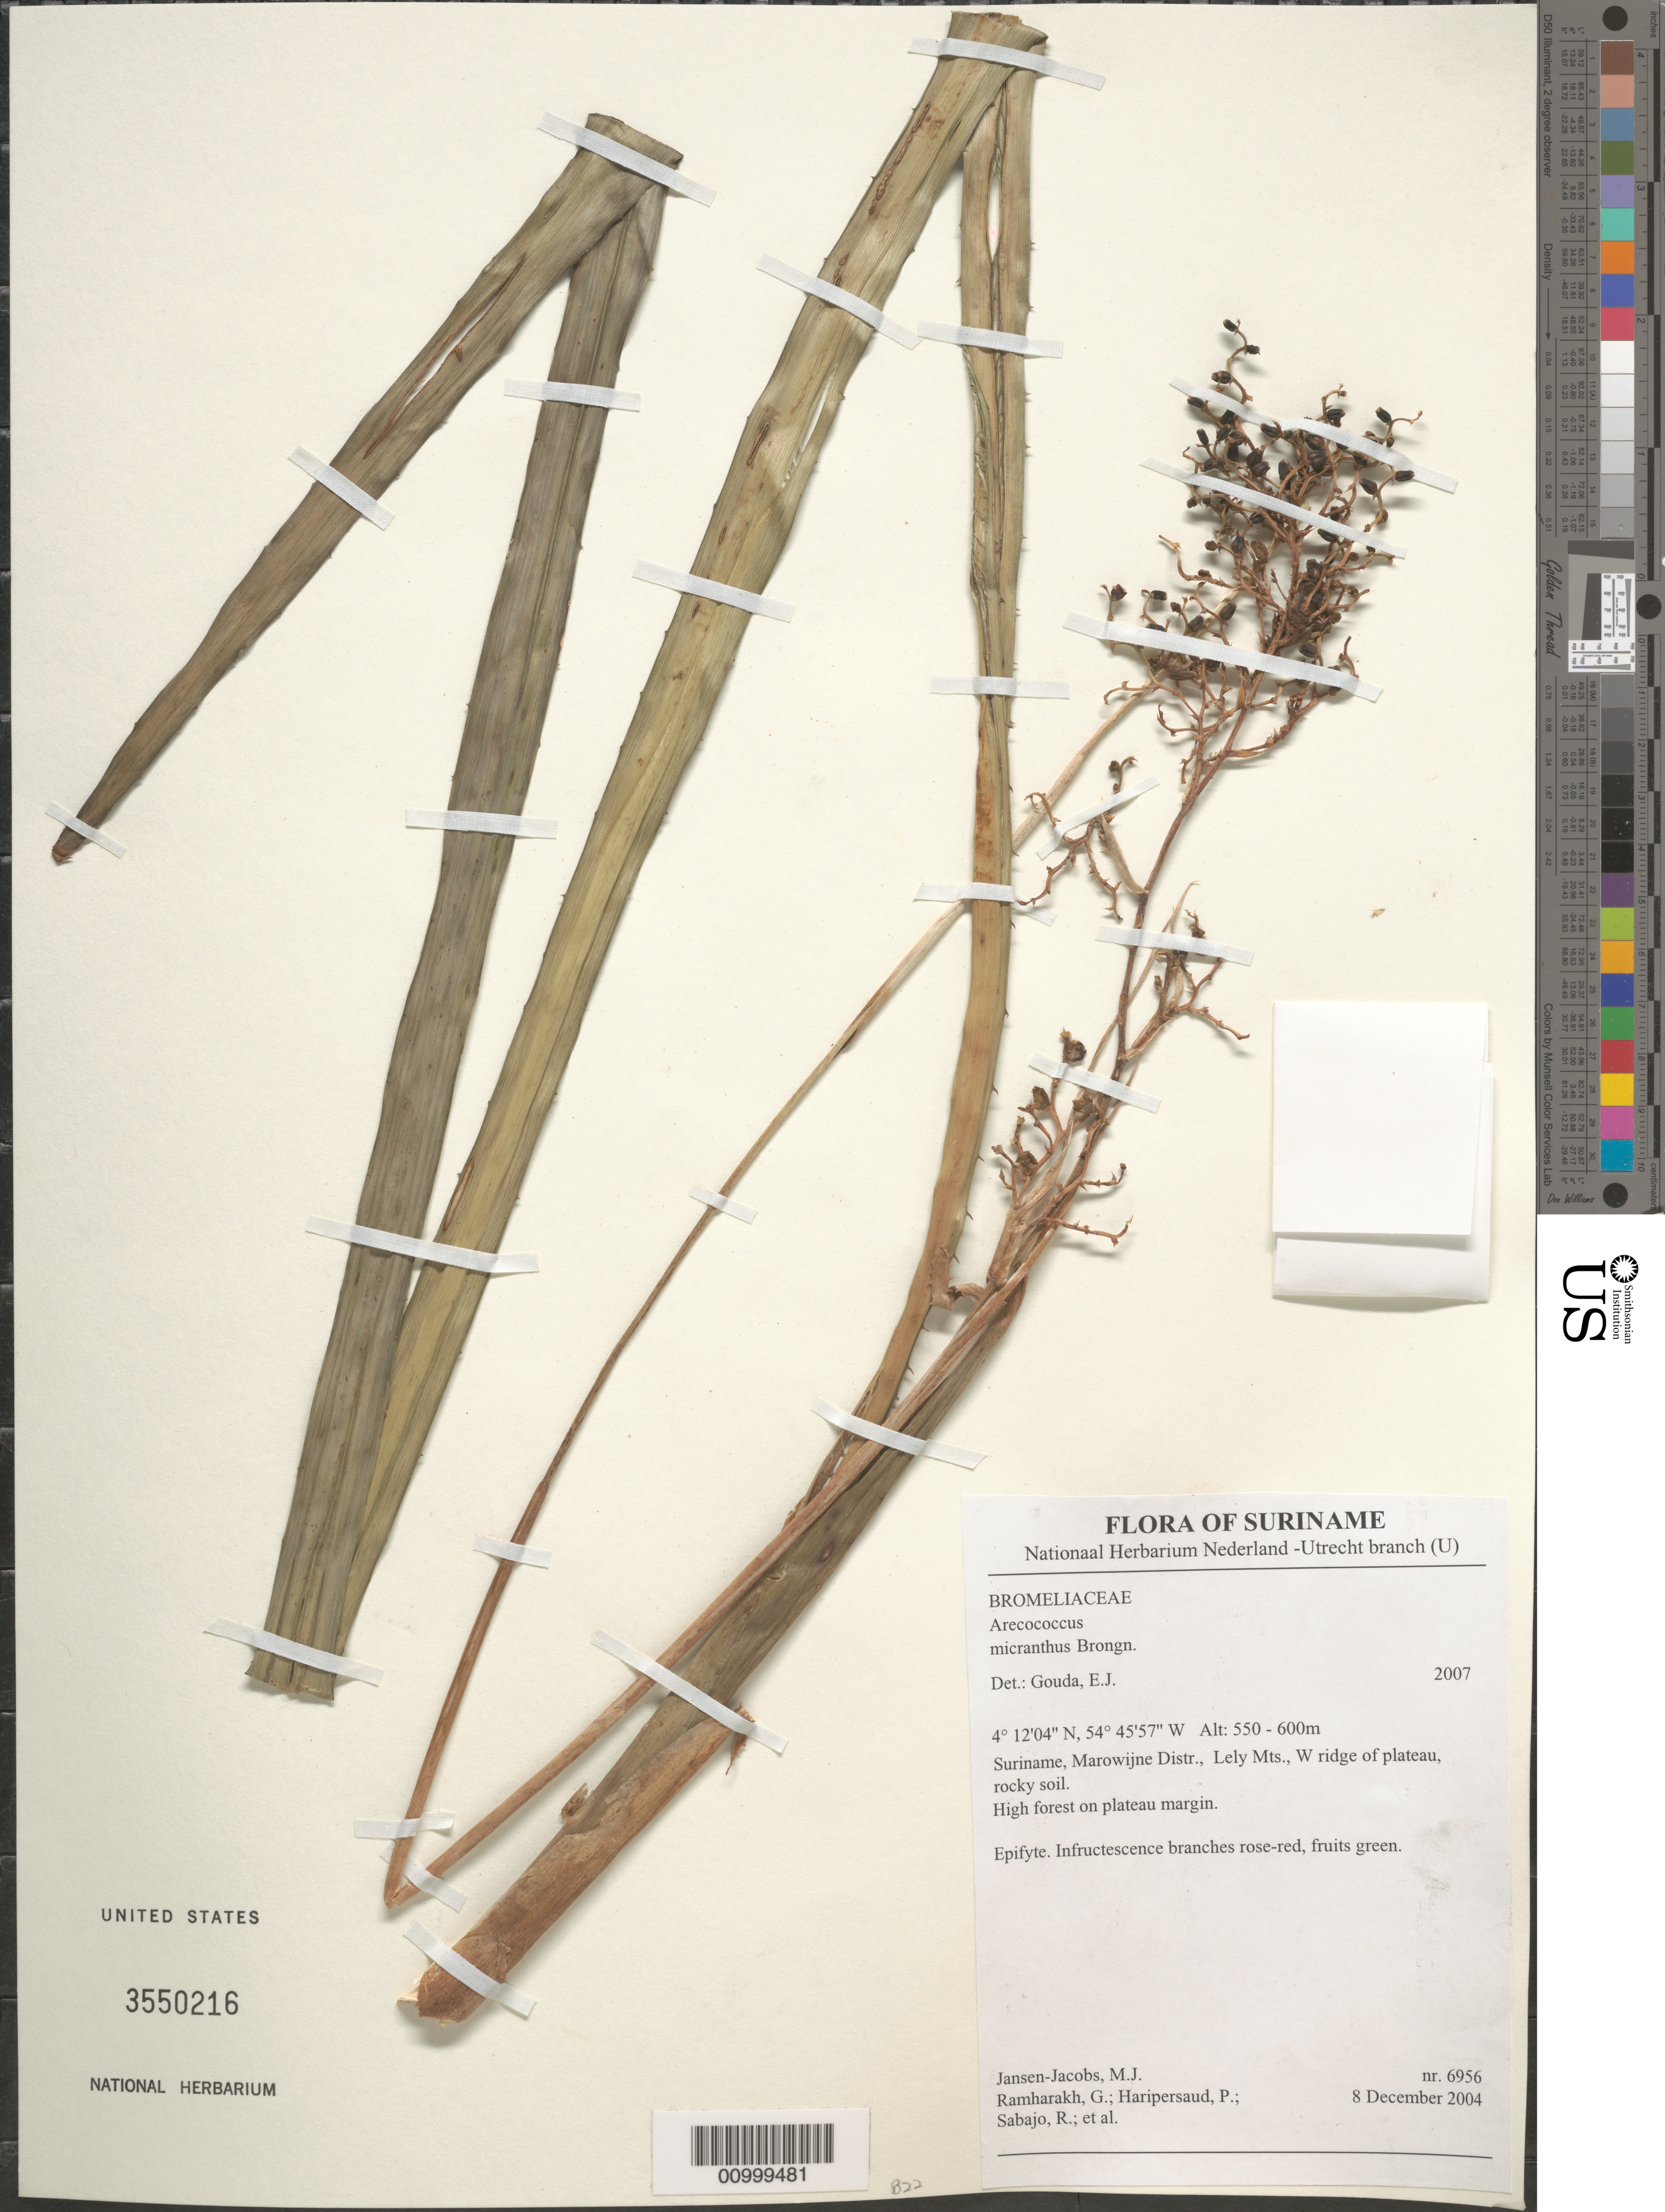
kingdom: Plantae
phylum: Tracheophyta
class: Liliopsida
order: Poales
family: Bromeliaceae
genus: Araeococcus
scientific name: Araeococcus micranthus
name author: Brongn.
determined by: Gouda, E. J.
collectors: M. J. Jansen-Jacobs et al.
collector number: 6956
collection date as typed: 8-Dec-04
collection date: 2004-12-08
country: Suriname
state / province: Marowijne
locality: Lely Mountains, W ridge of plateau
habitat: Lely Mountains, W ridge of plateau, rocky soil. High forest on plateau margin.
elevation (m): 550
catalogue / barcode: US 3550216